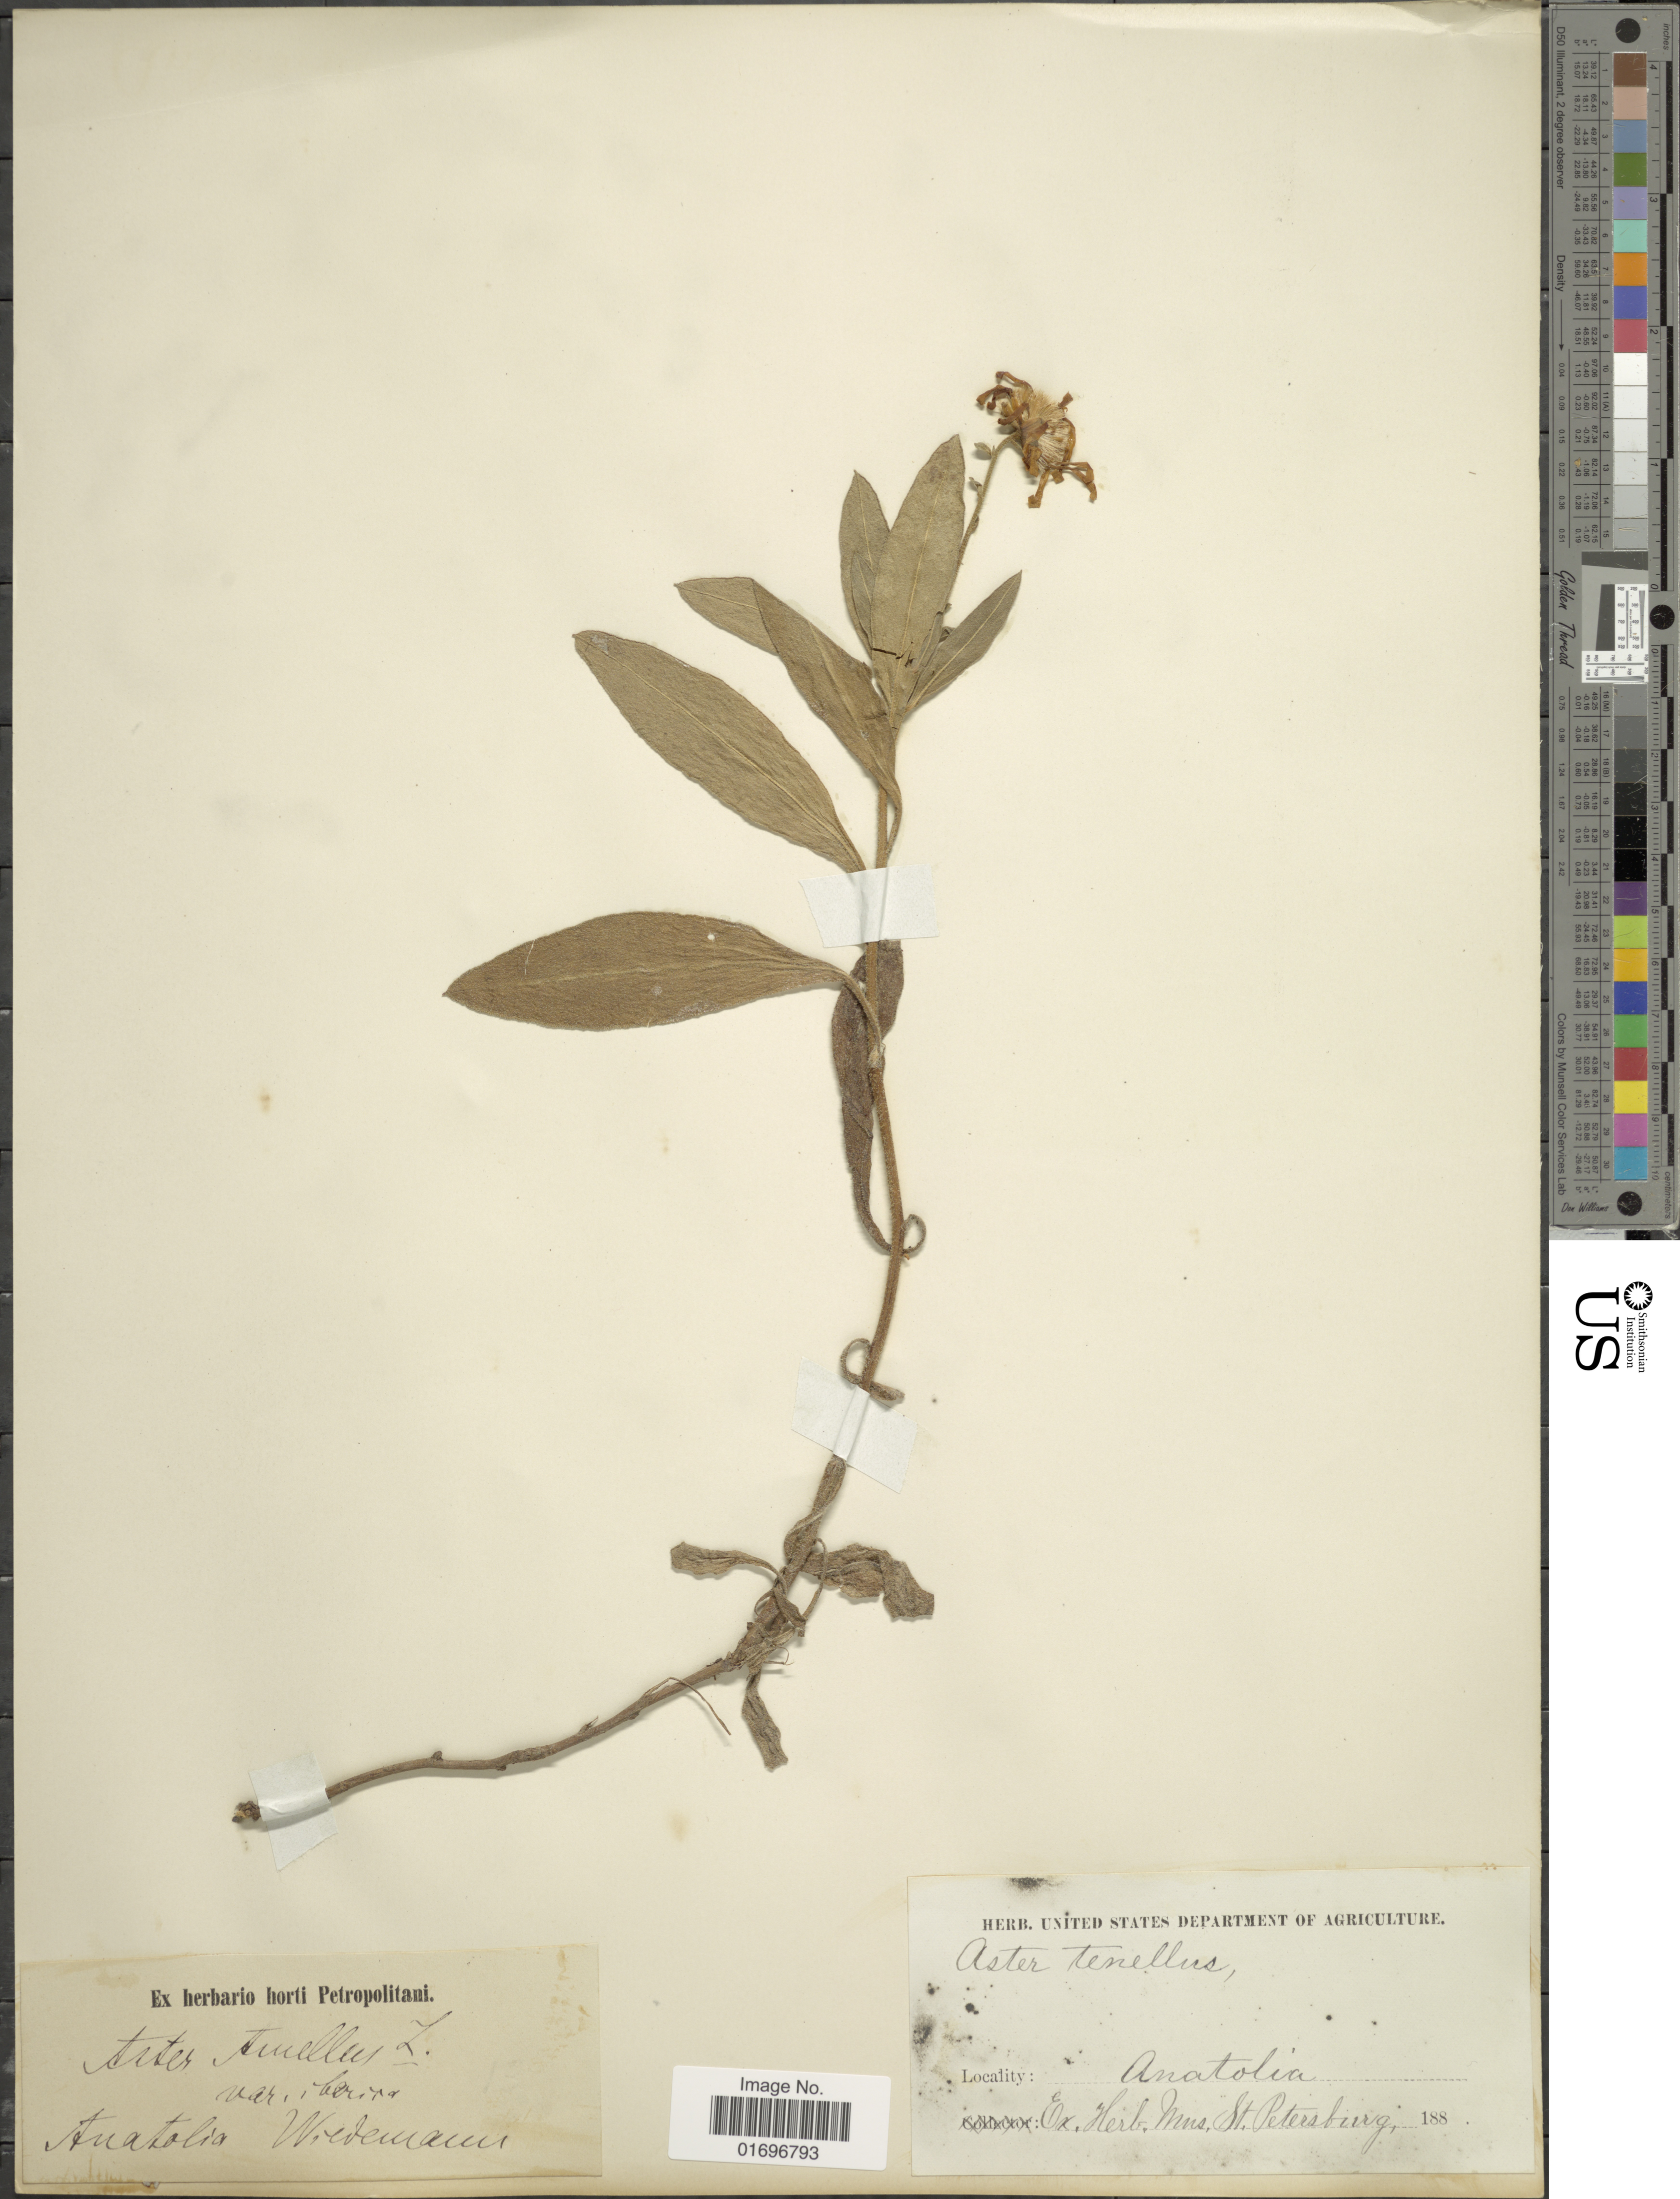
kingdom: Plantae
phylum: Tracheophyta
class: Magnoliopsida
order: Asterales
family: Asteraceae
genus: Aster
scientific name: Aster tenellus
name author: Thunb.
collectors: E. Werdermann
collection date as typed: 188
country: Turkey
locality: Anatolia